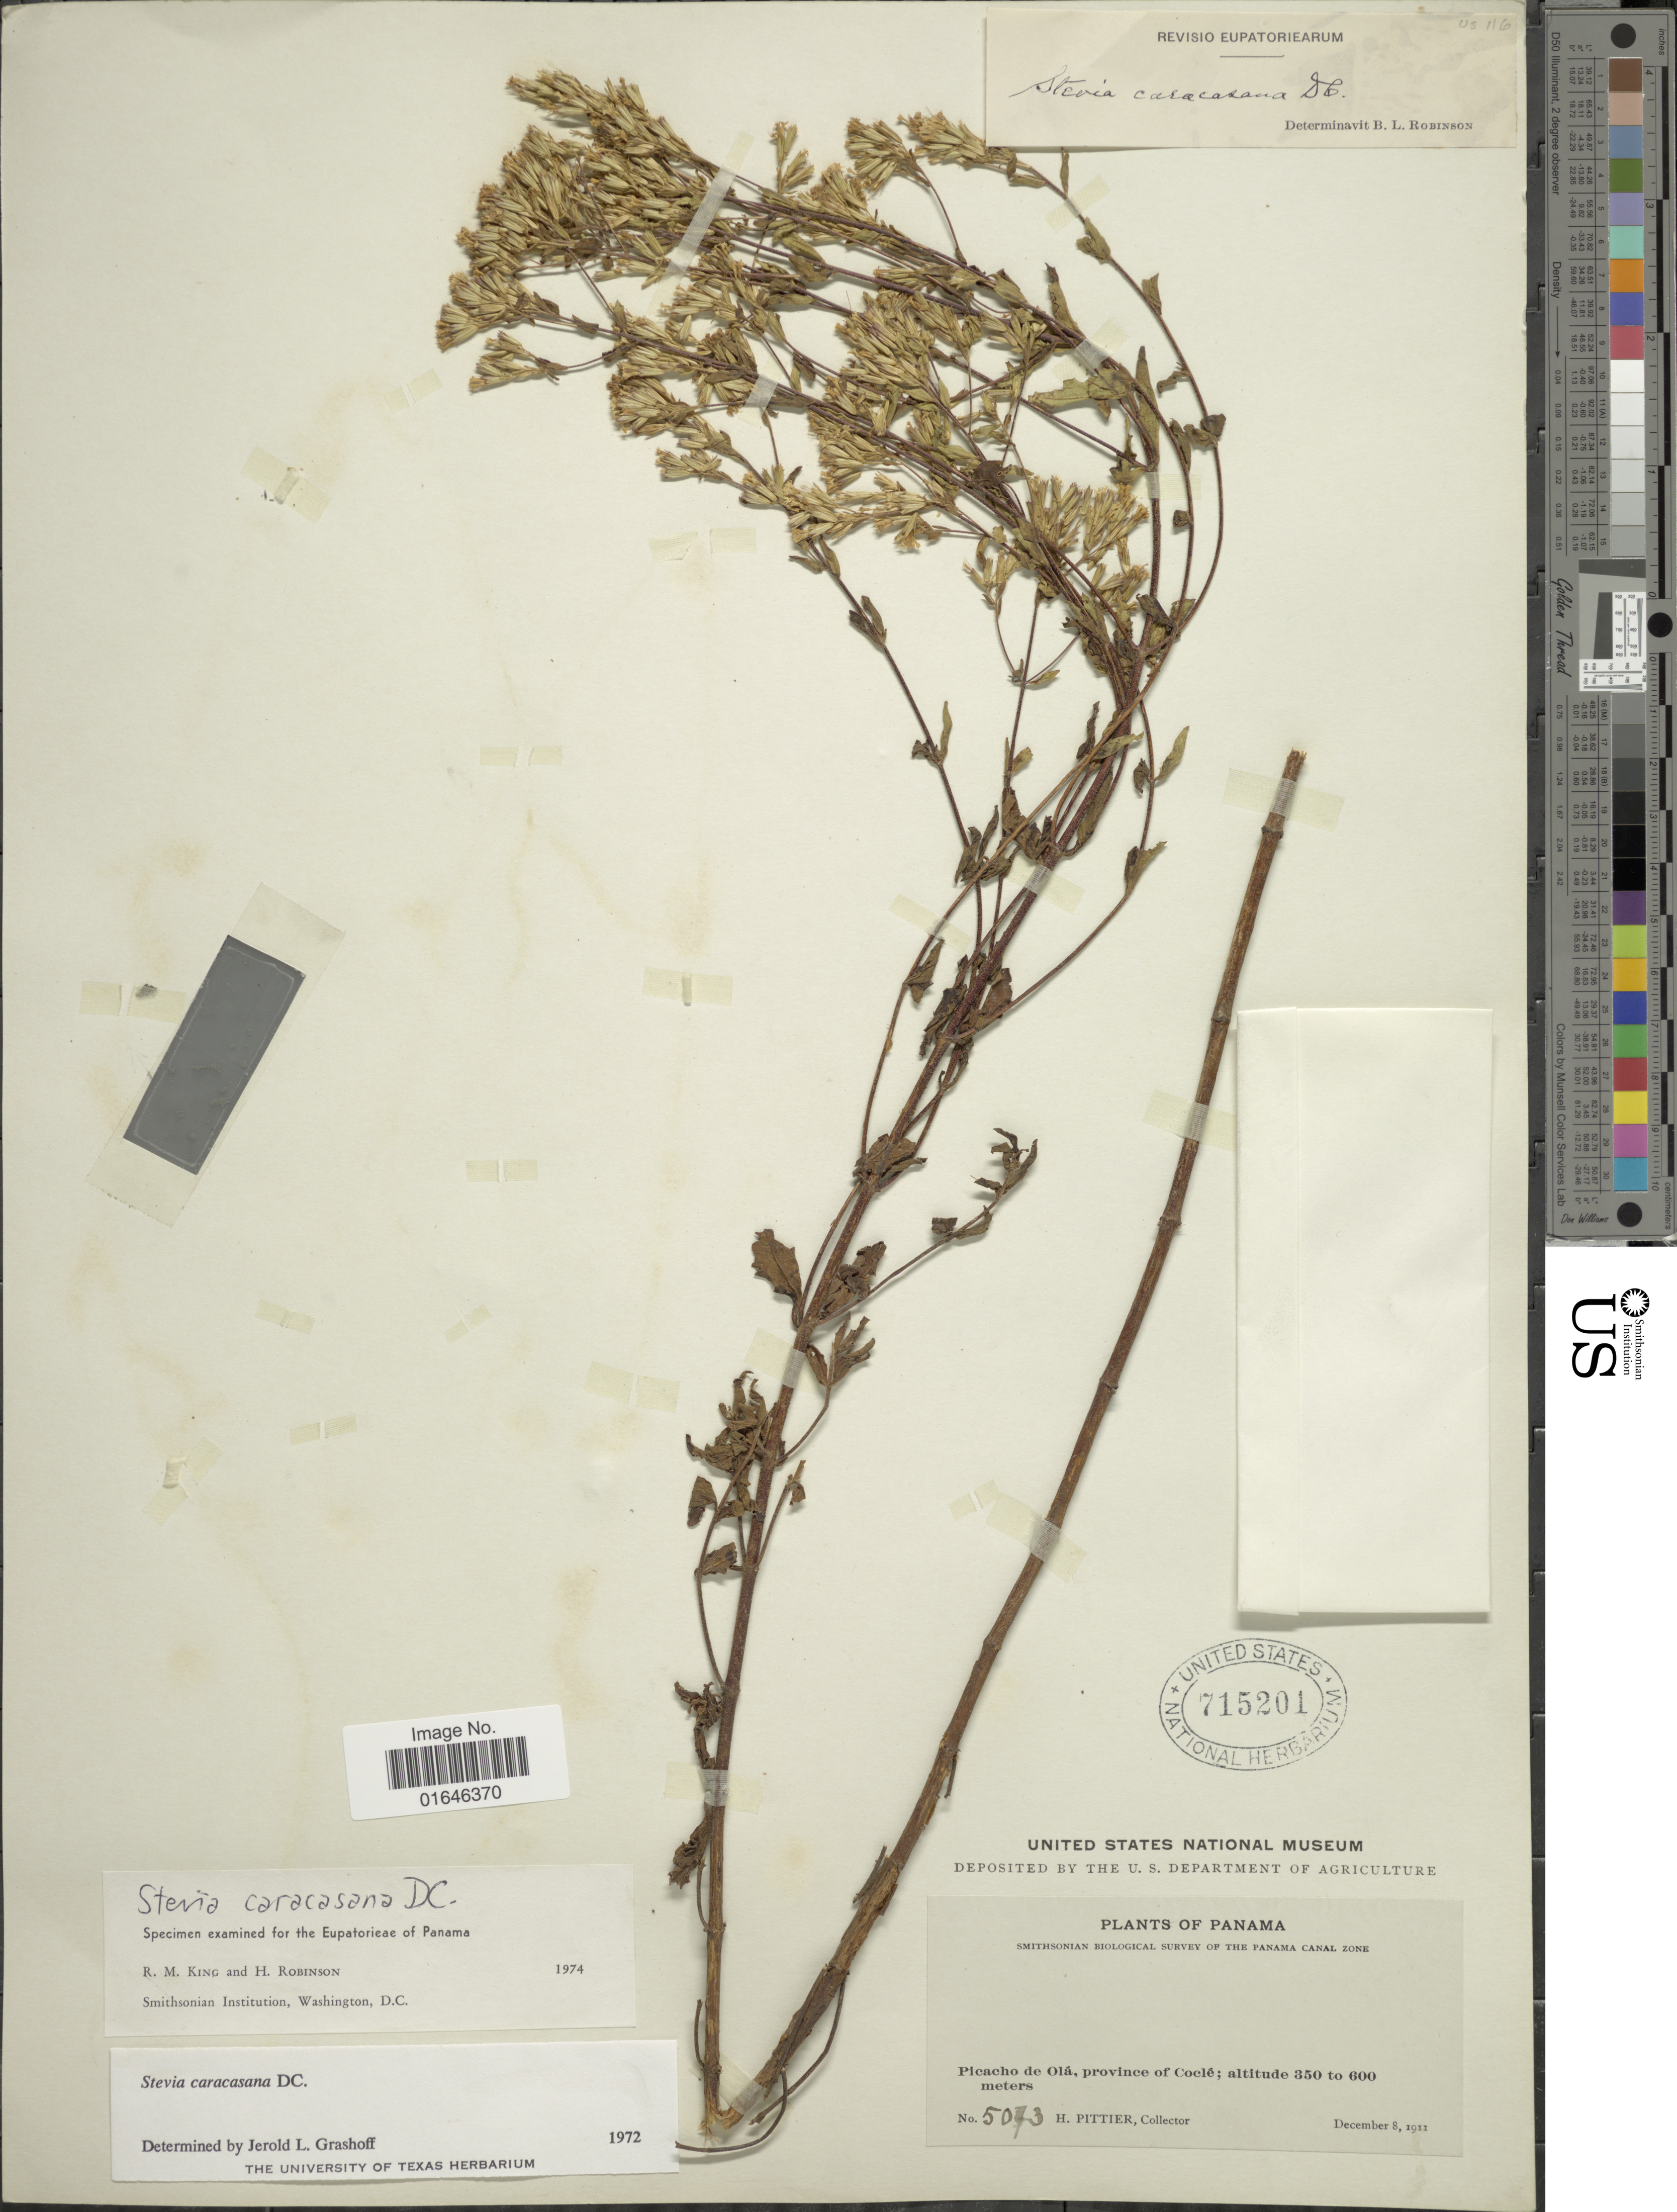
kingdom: Plantae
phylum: Tracheophyta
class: Magnoliopsida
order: Asterales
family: Asteraceae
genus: Stevia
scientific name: Stevia caracasana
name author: DC.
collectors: H. F. Pittier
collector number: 5073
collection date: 1911-12-08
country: Panama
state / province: Coclé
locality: Picacho de Olá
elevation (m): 350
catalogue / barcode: US 715201